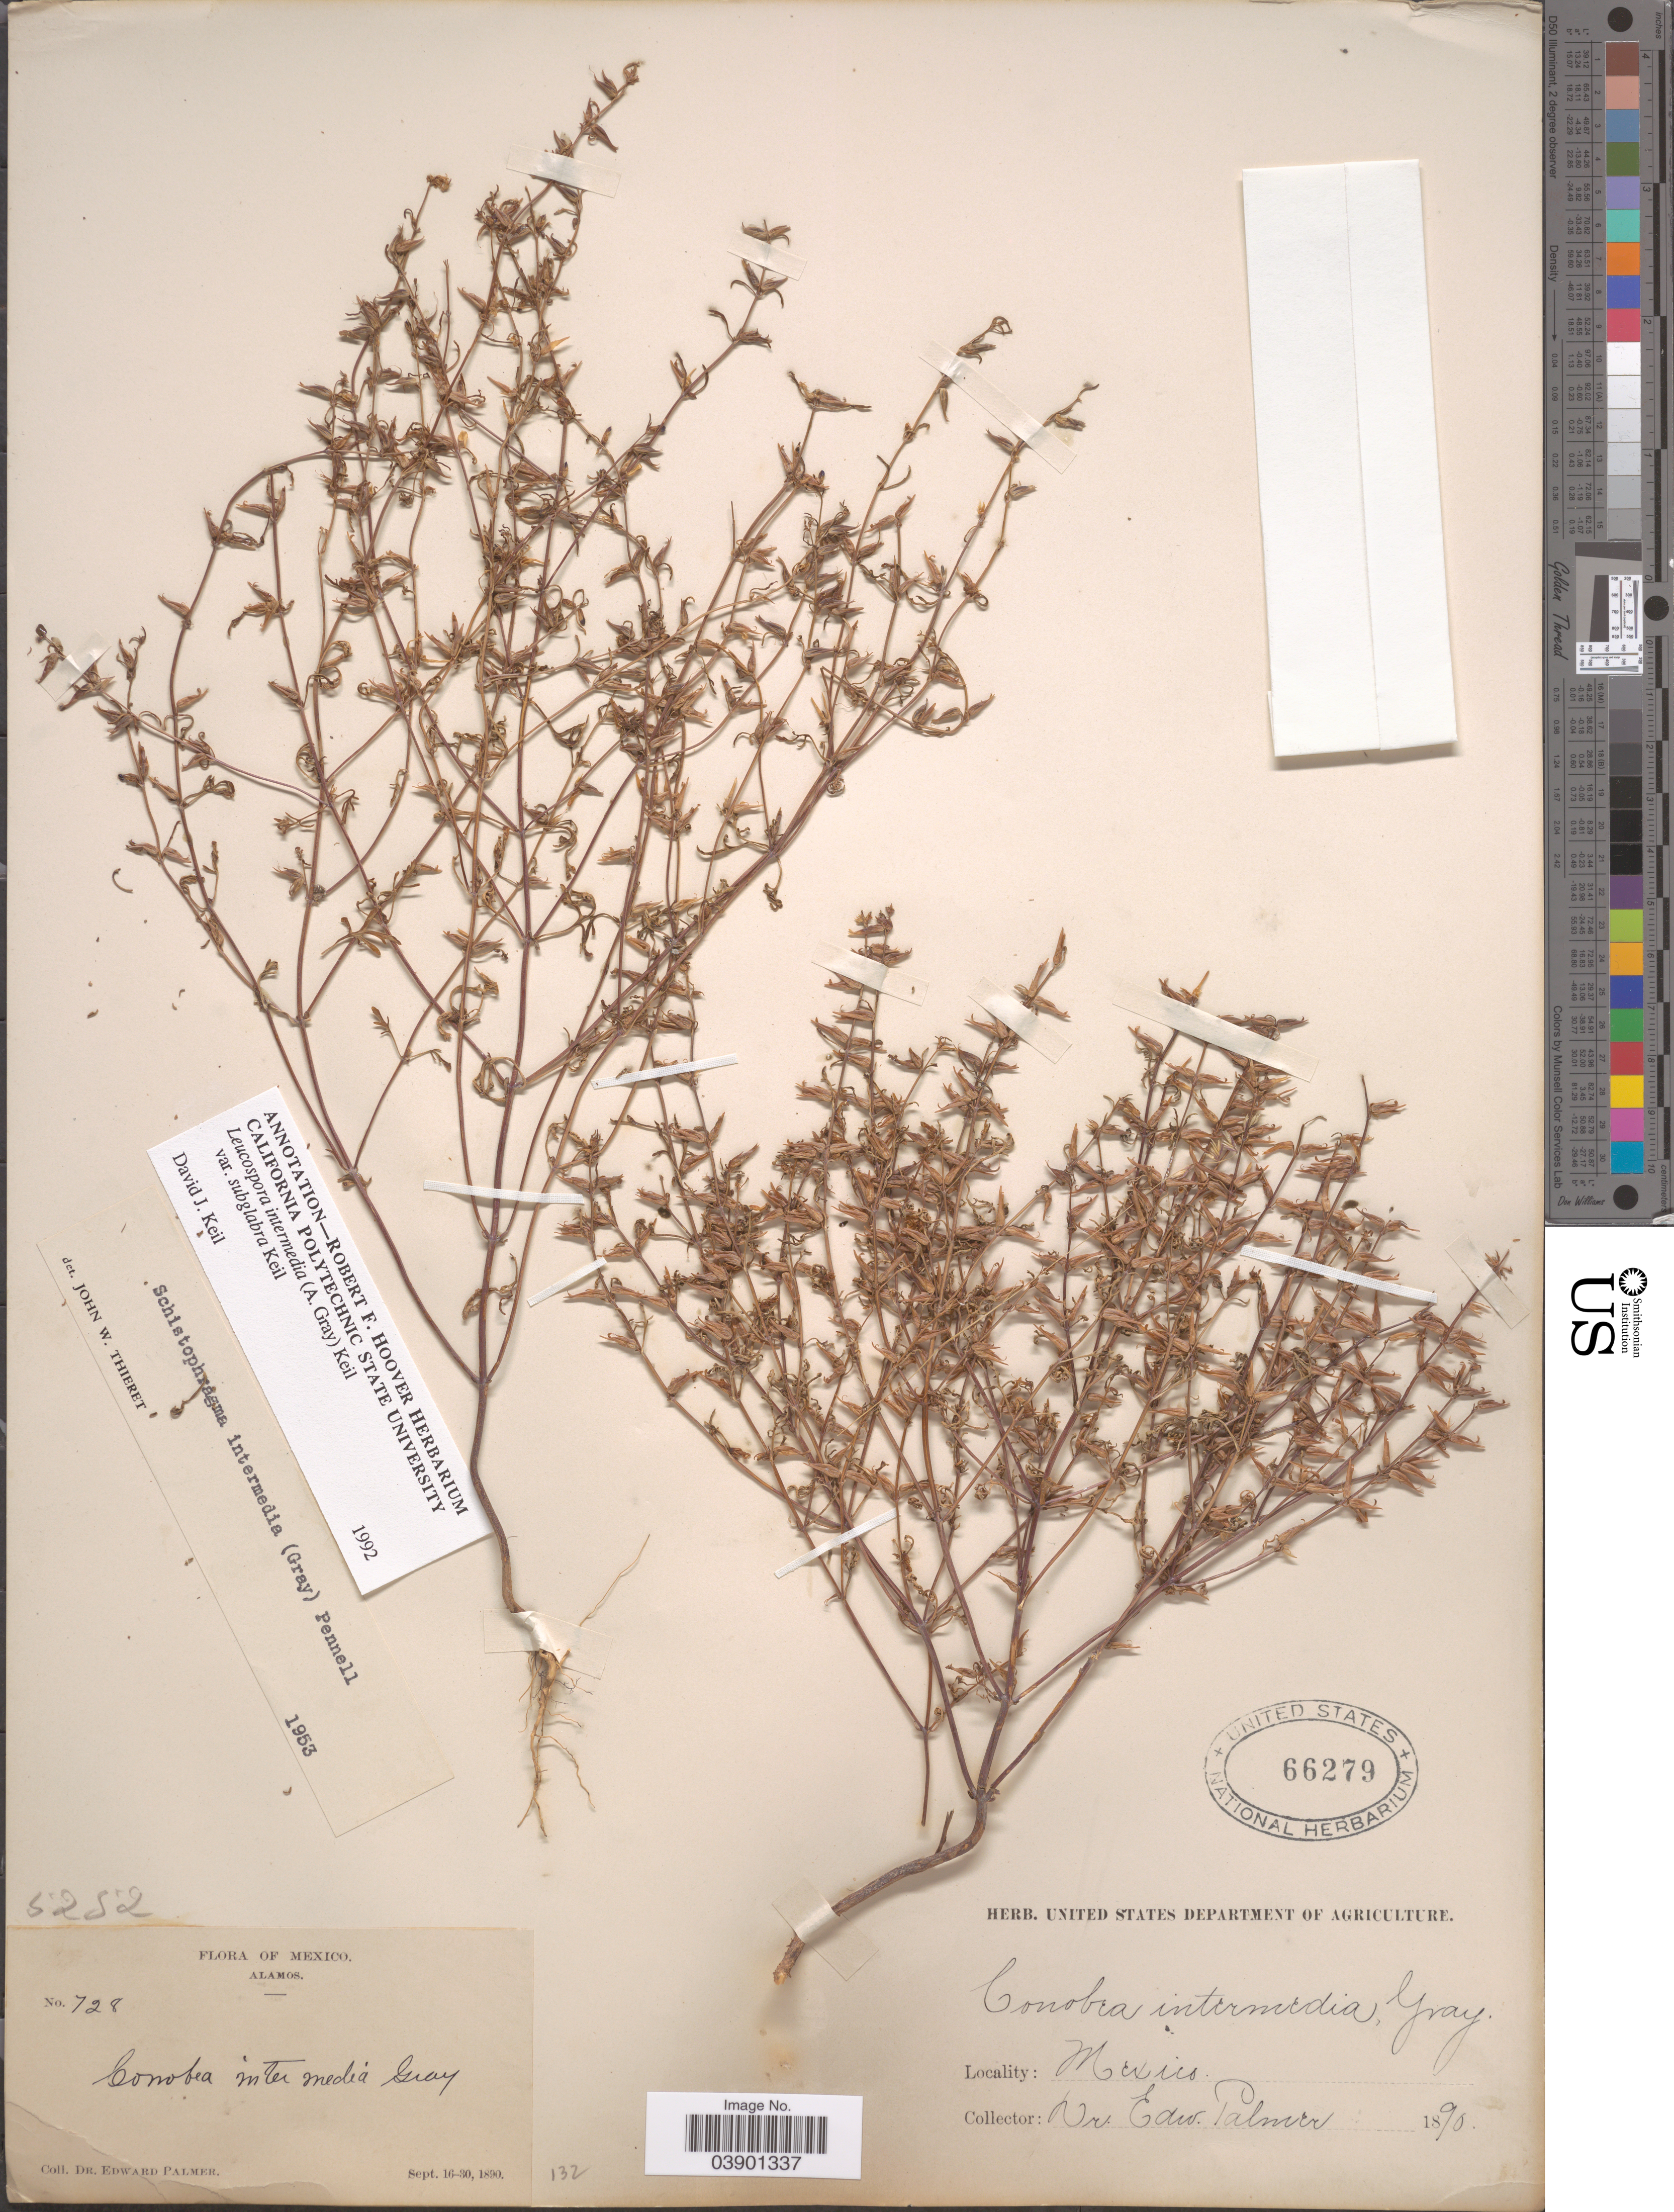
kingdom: Plantae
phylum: Tracheophyta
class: Magnoliopsida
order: Lamiales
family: Plantaginaceae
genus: Schistophragma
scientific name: Schistophragma intermedium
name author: (A. Gray) Pennell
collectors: E. Palmer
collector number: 728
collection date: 1890-09-16/1890-09-30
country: Mexico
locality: Alamos.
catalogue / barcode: US 66279